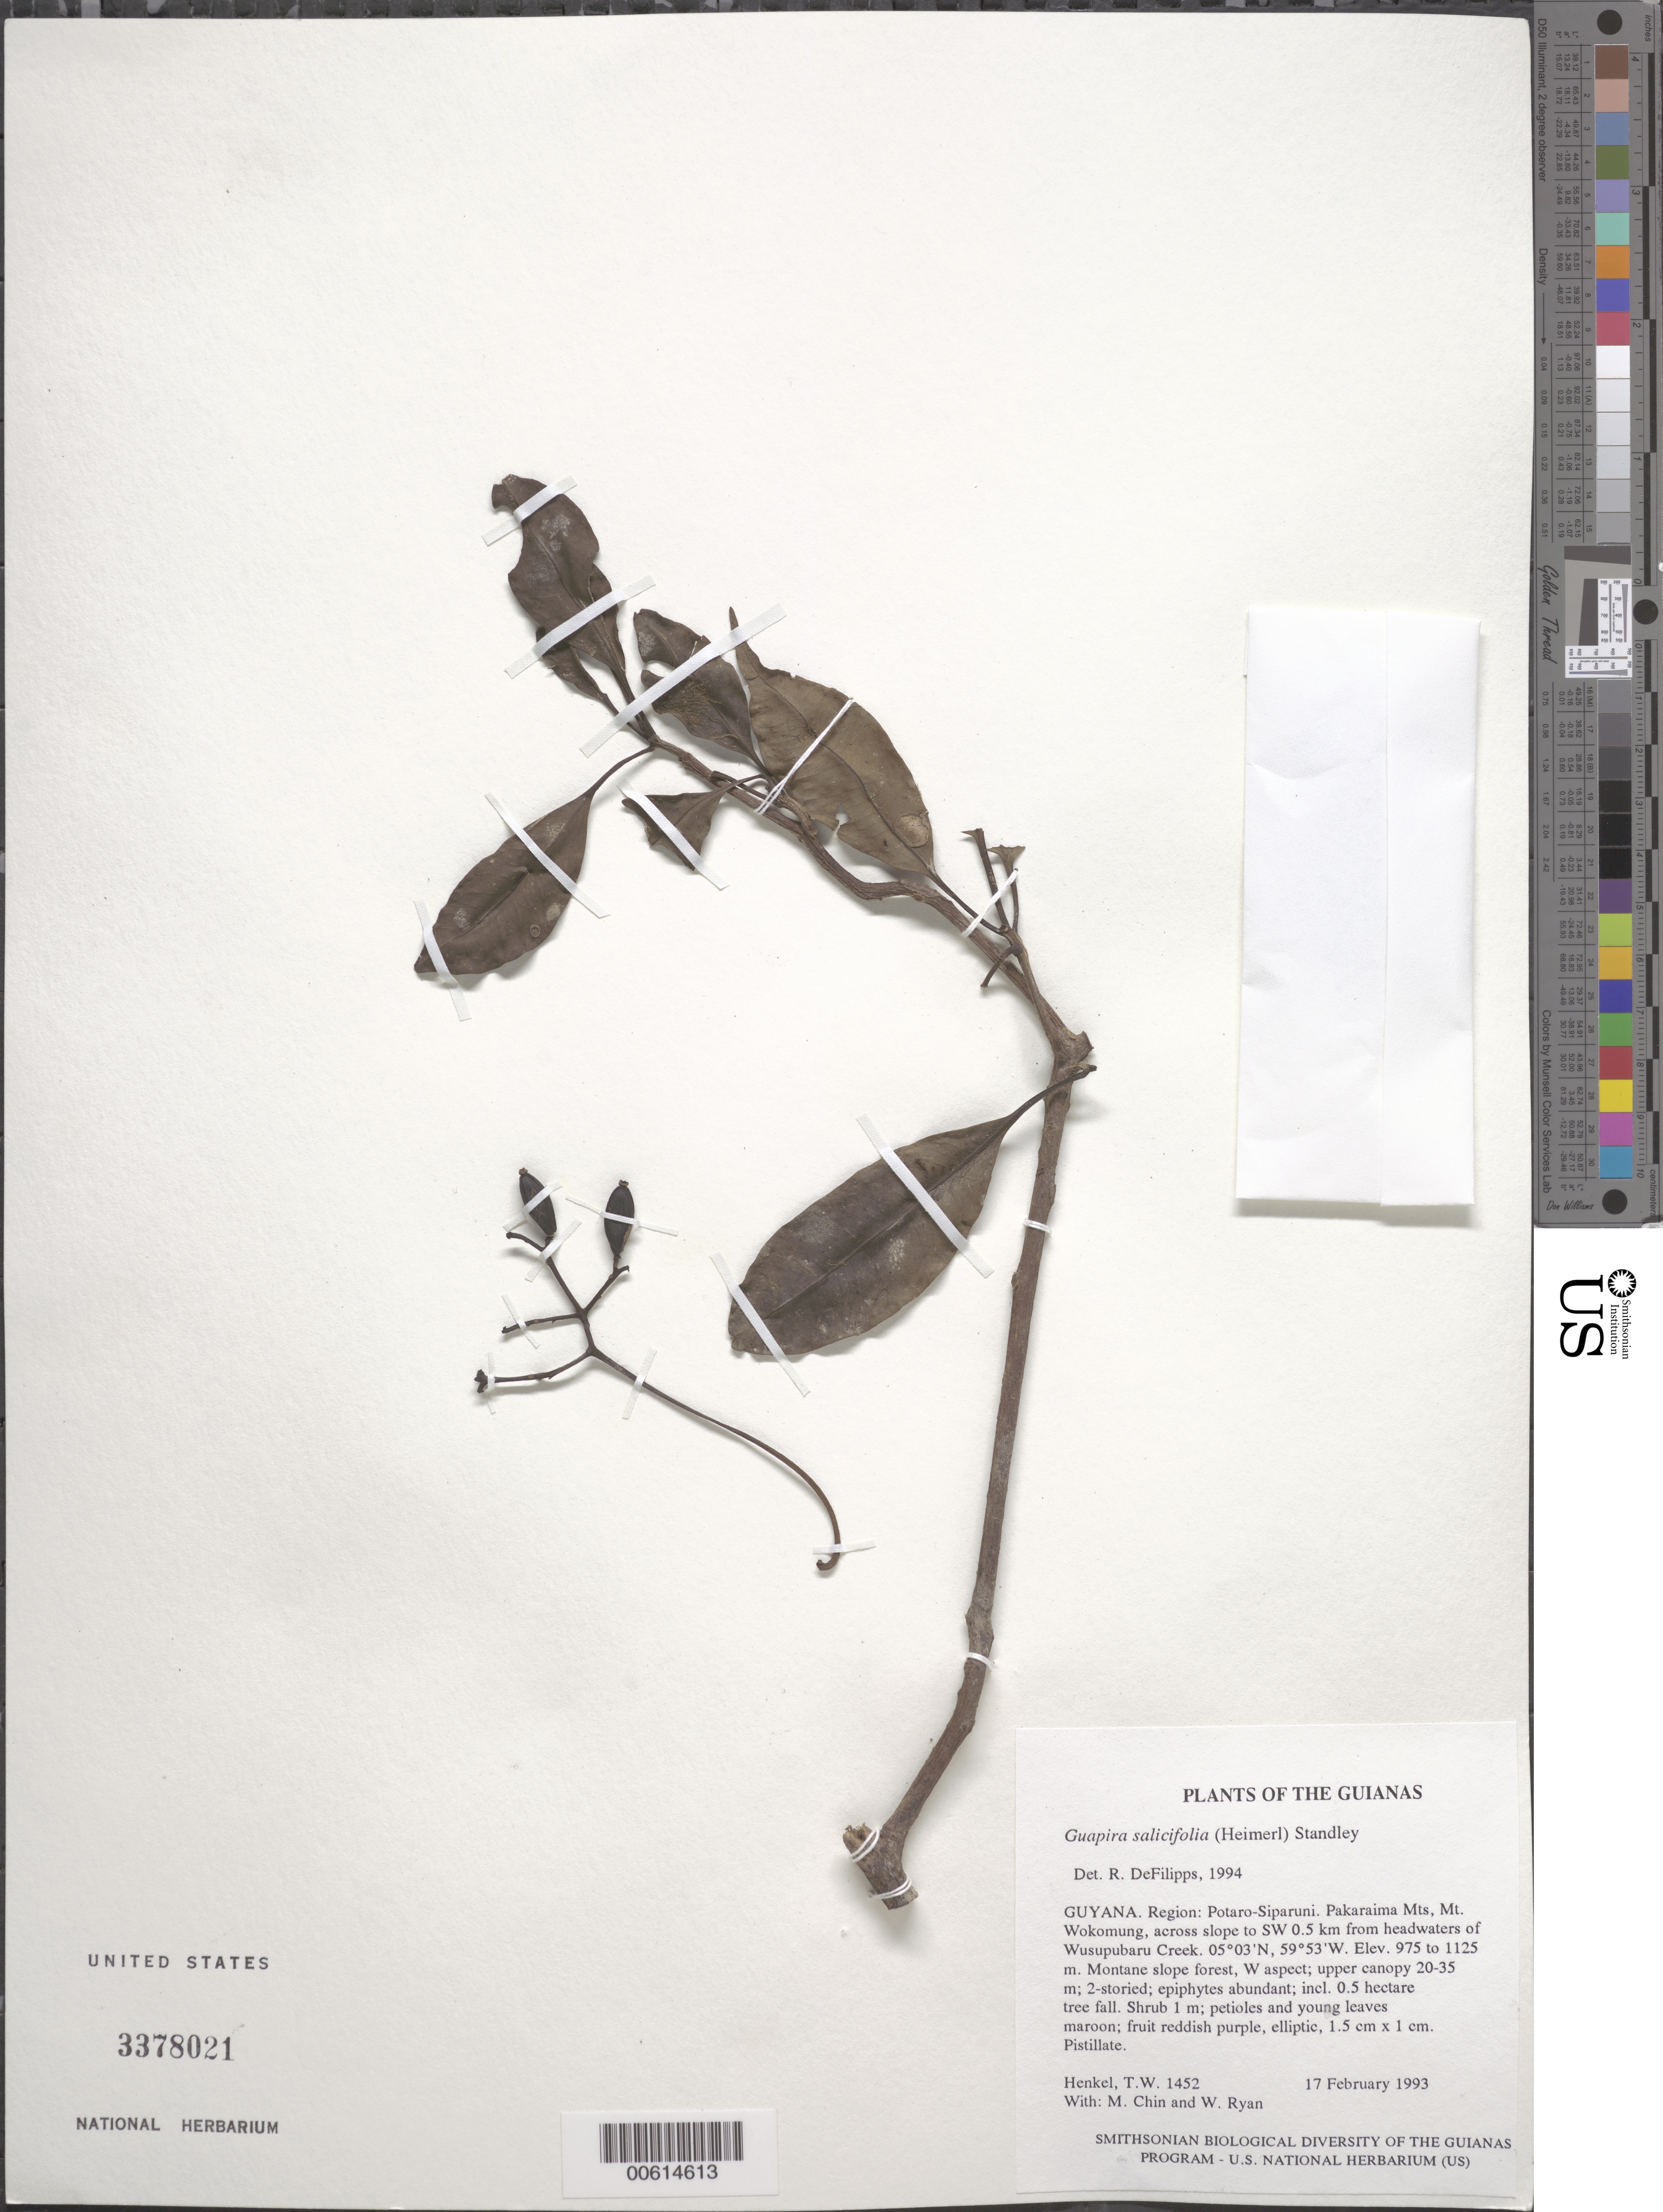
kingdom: Plantae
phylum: Tracheophyta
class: Magnoliopsida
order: Caryophyllales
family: Nyctaginaceae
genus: Guapira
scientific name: Guapira salicifolia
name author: (Heimerl) Lundell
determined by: DeFilipps, R. A.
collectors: T. Henkel, M. Chin & W. Ryan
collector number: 1452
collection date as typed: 17 February 1993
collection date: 1993-02-17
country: Guyana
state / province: Potaro-Siparuni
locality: Pakaraima Mts, Mt. Wokomung, across slope to SW 0.5 km from headwaters of Wusupubaru Creek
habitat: Montane slope forest, W aspect; upper canopy 20-35 m; 2-storied; epiphytes abundant; incl. 0.5 hectare tree fall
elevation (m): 975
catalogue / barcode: US 3378021